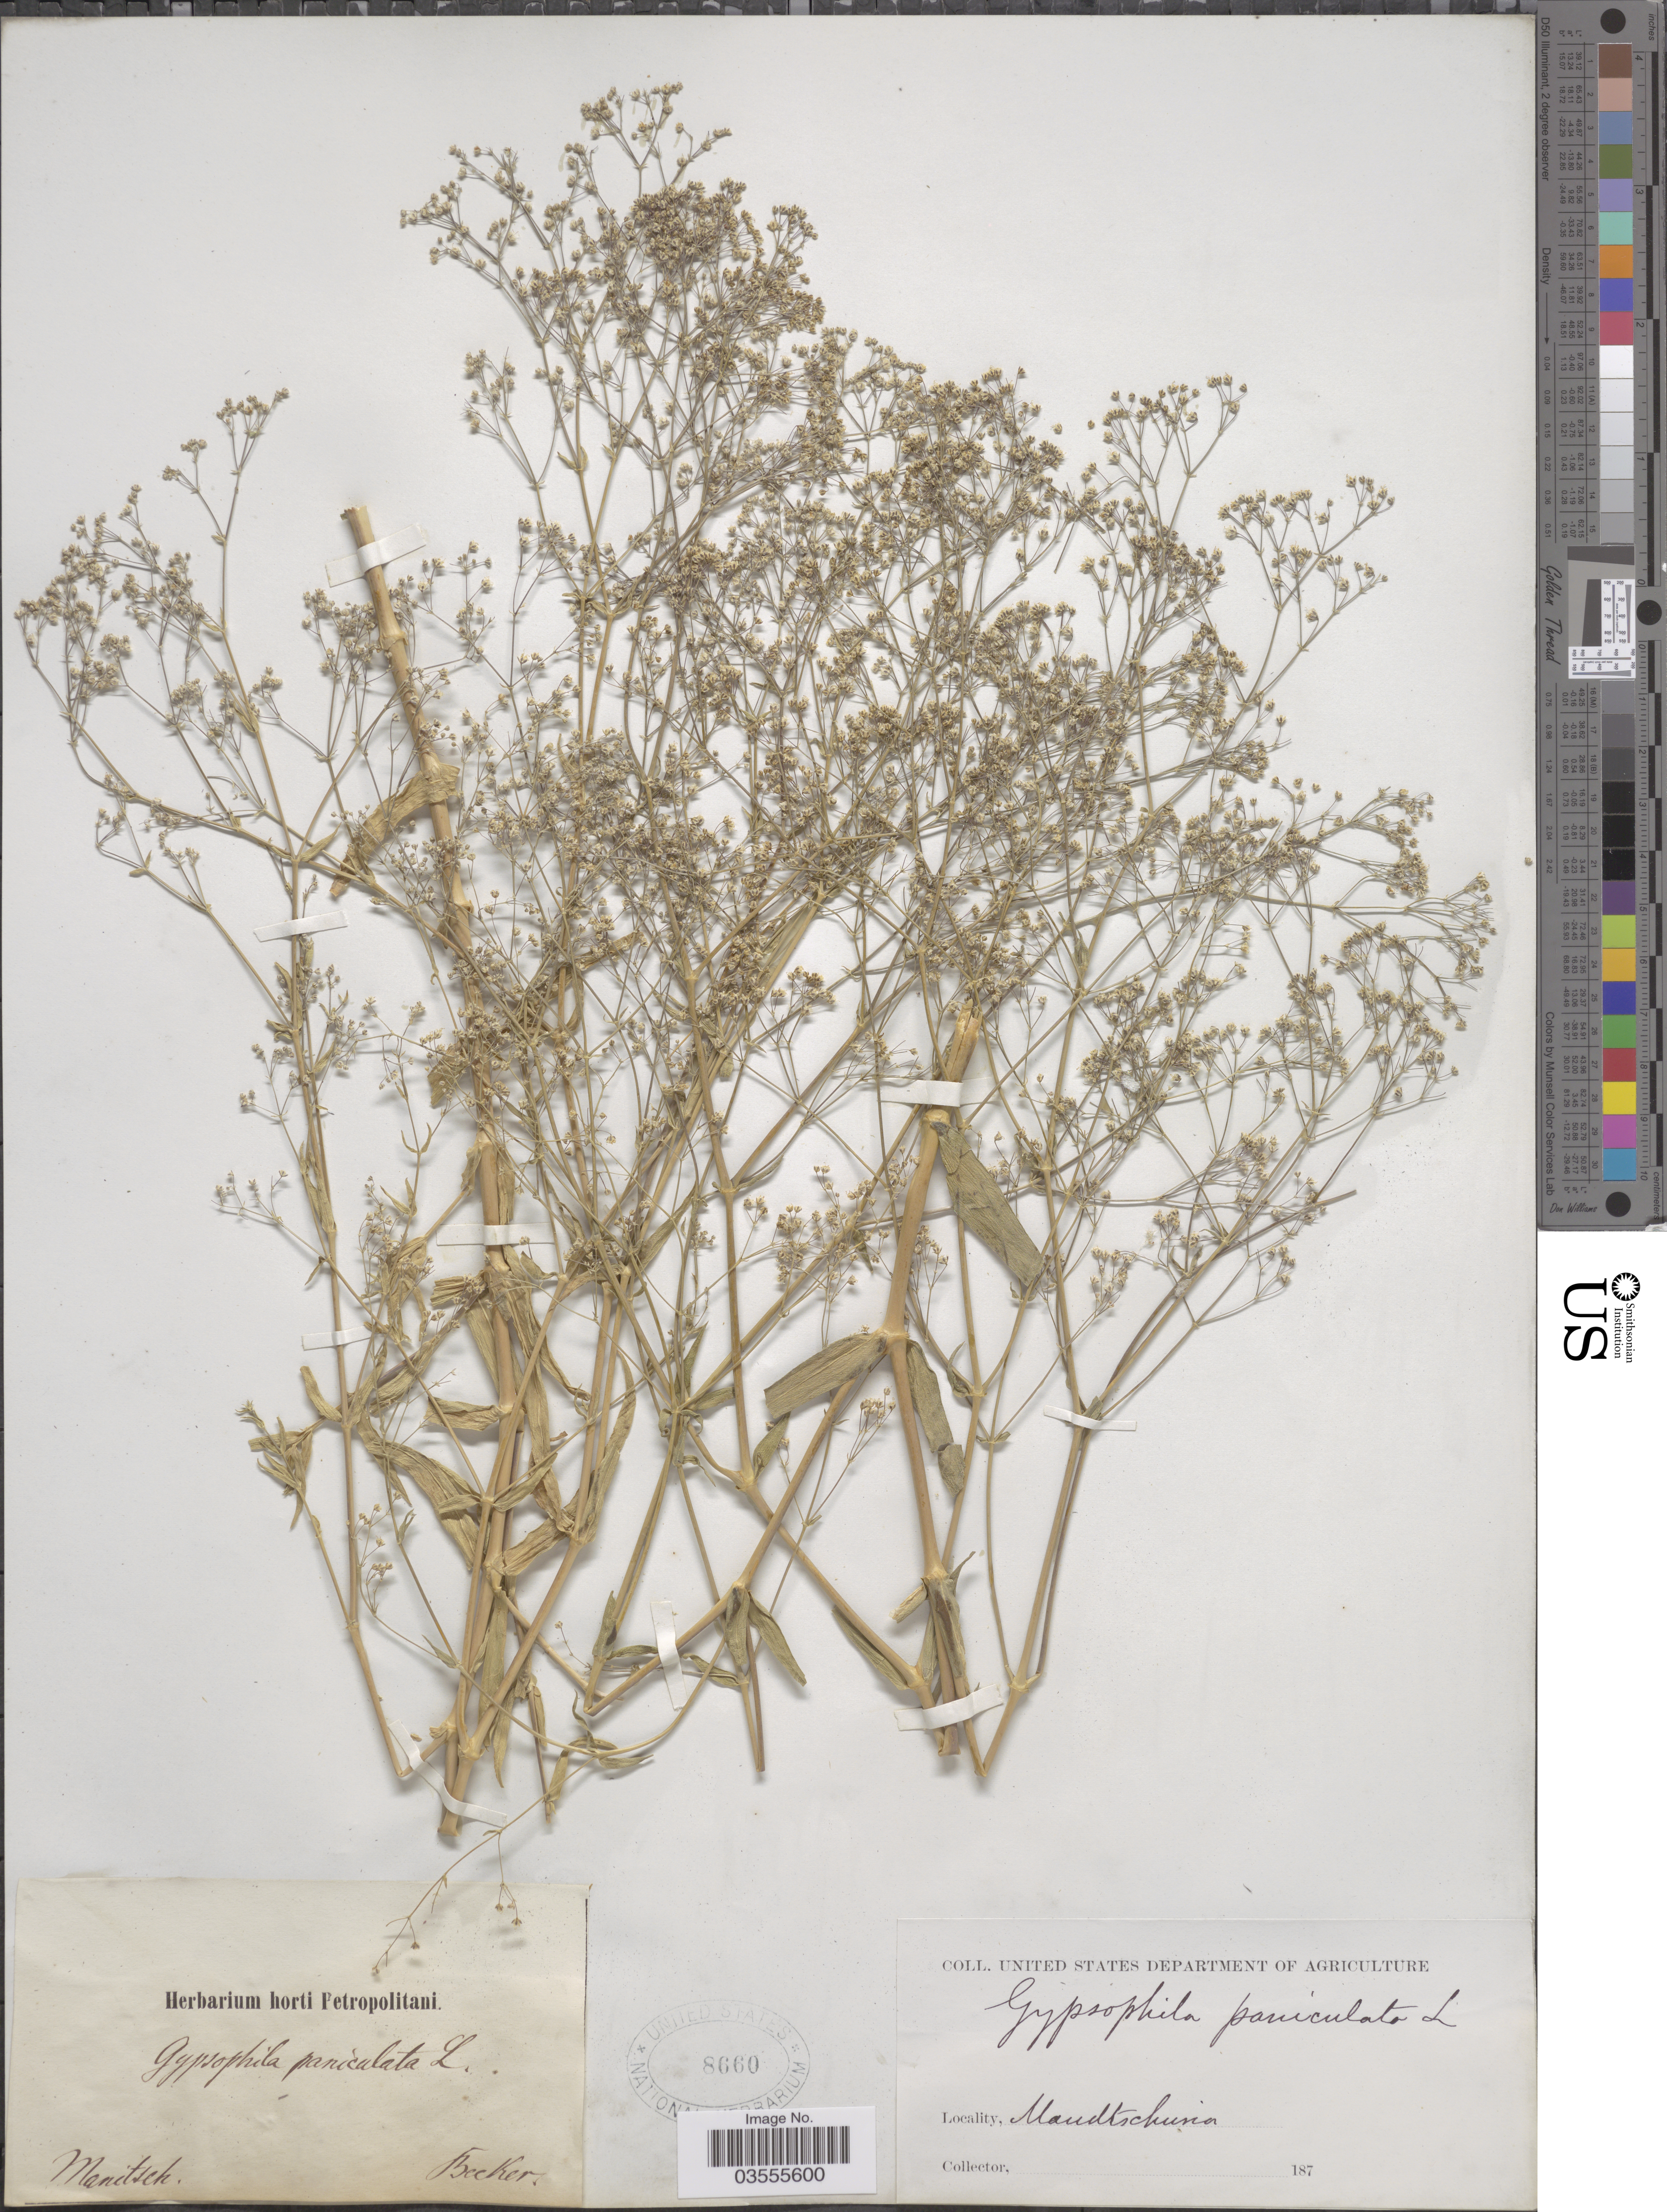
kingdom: Plantae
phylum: Tracheophyta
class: Magnoliopsida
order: Caryophyllales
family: Caryophyllaceae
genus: Gypsophila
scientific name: Gypsophila paniculata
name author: L.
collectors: -. Becker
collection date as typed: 187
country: China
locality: Manitsch. Mandtschuria.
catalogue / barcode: US 8660